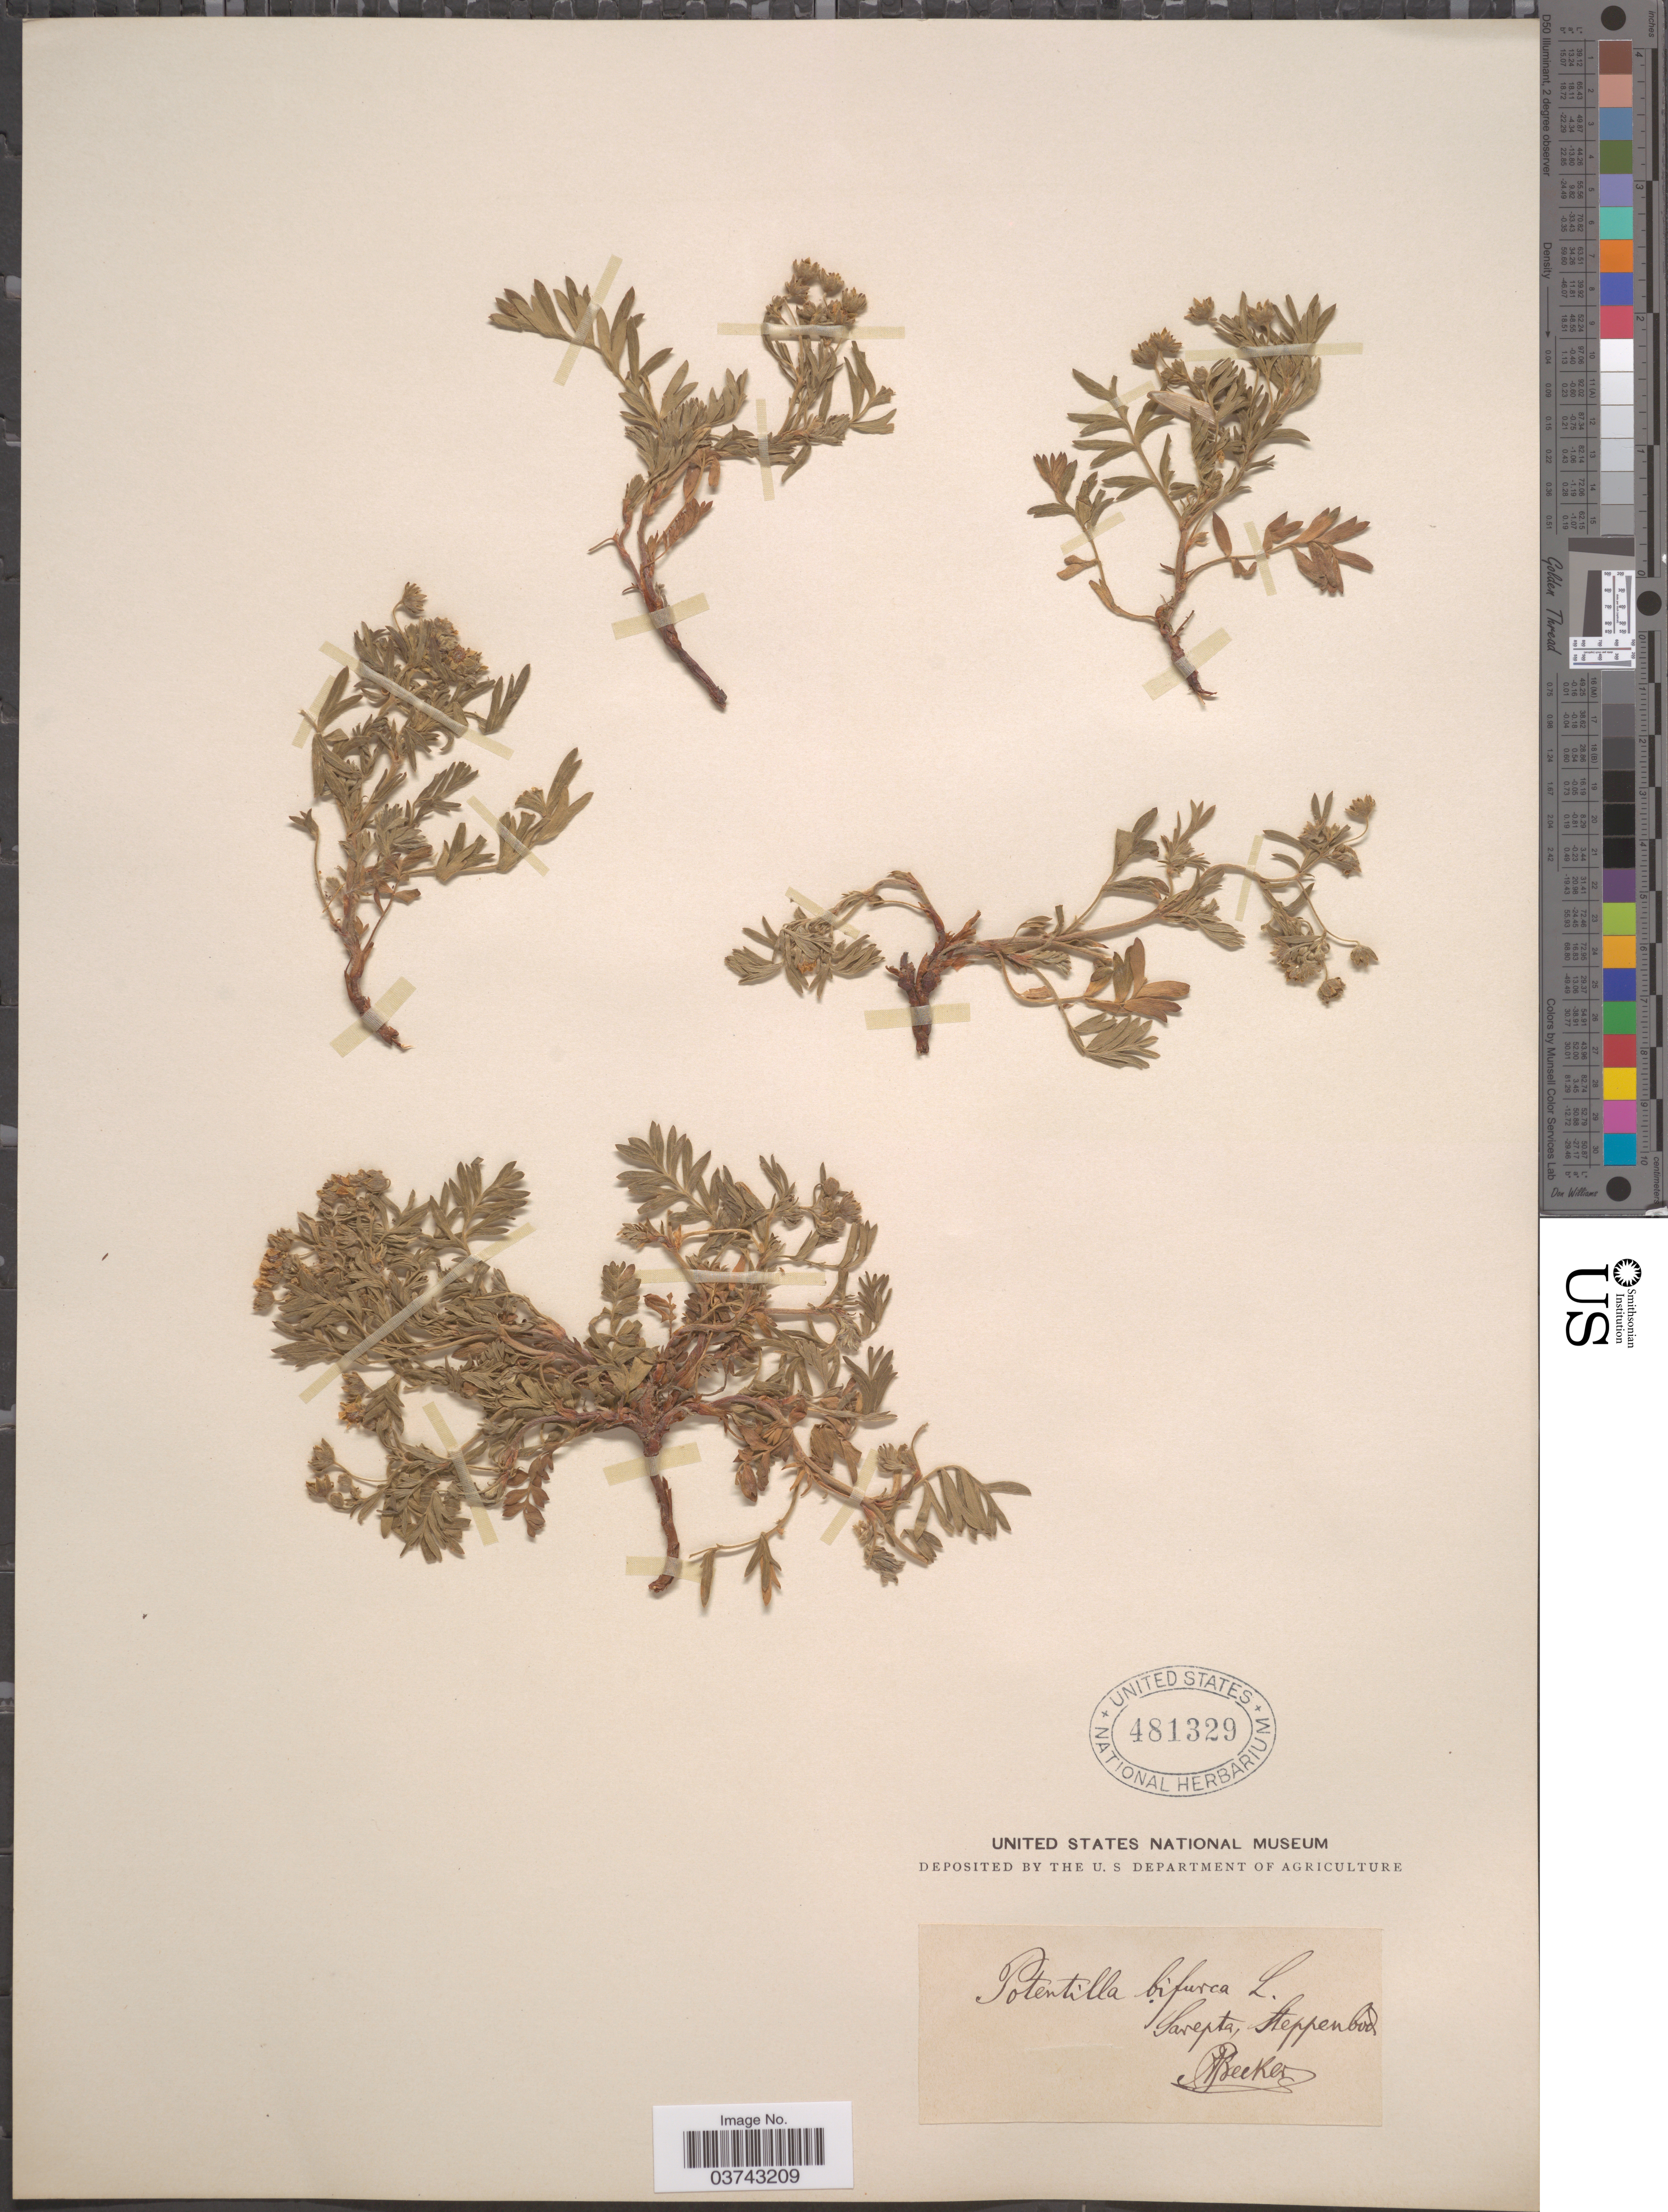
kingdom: Plantae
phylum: Tracheophyta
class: Magnoliopsida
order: Rosales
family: Rosaceae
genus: Sibbaldianthe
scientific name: Sibbaldianthe bifurca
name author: (L.) Kurtto & T. Erikss.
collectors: A. Becker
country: Russian Federation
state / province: Volgograd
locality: Sarepta, Steppenbod.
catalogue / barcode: US 481329